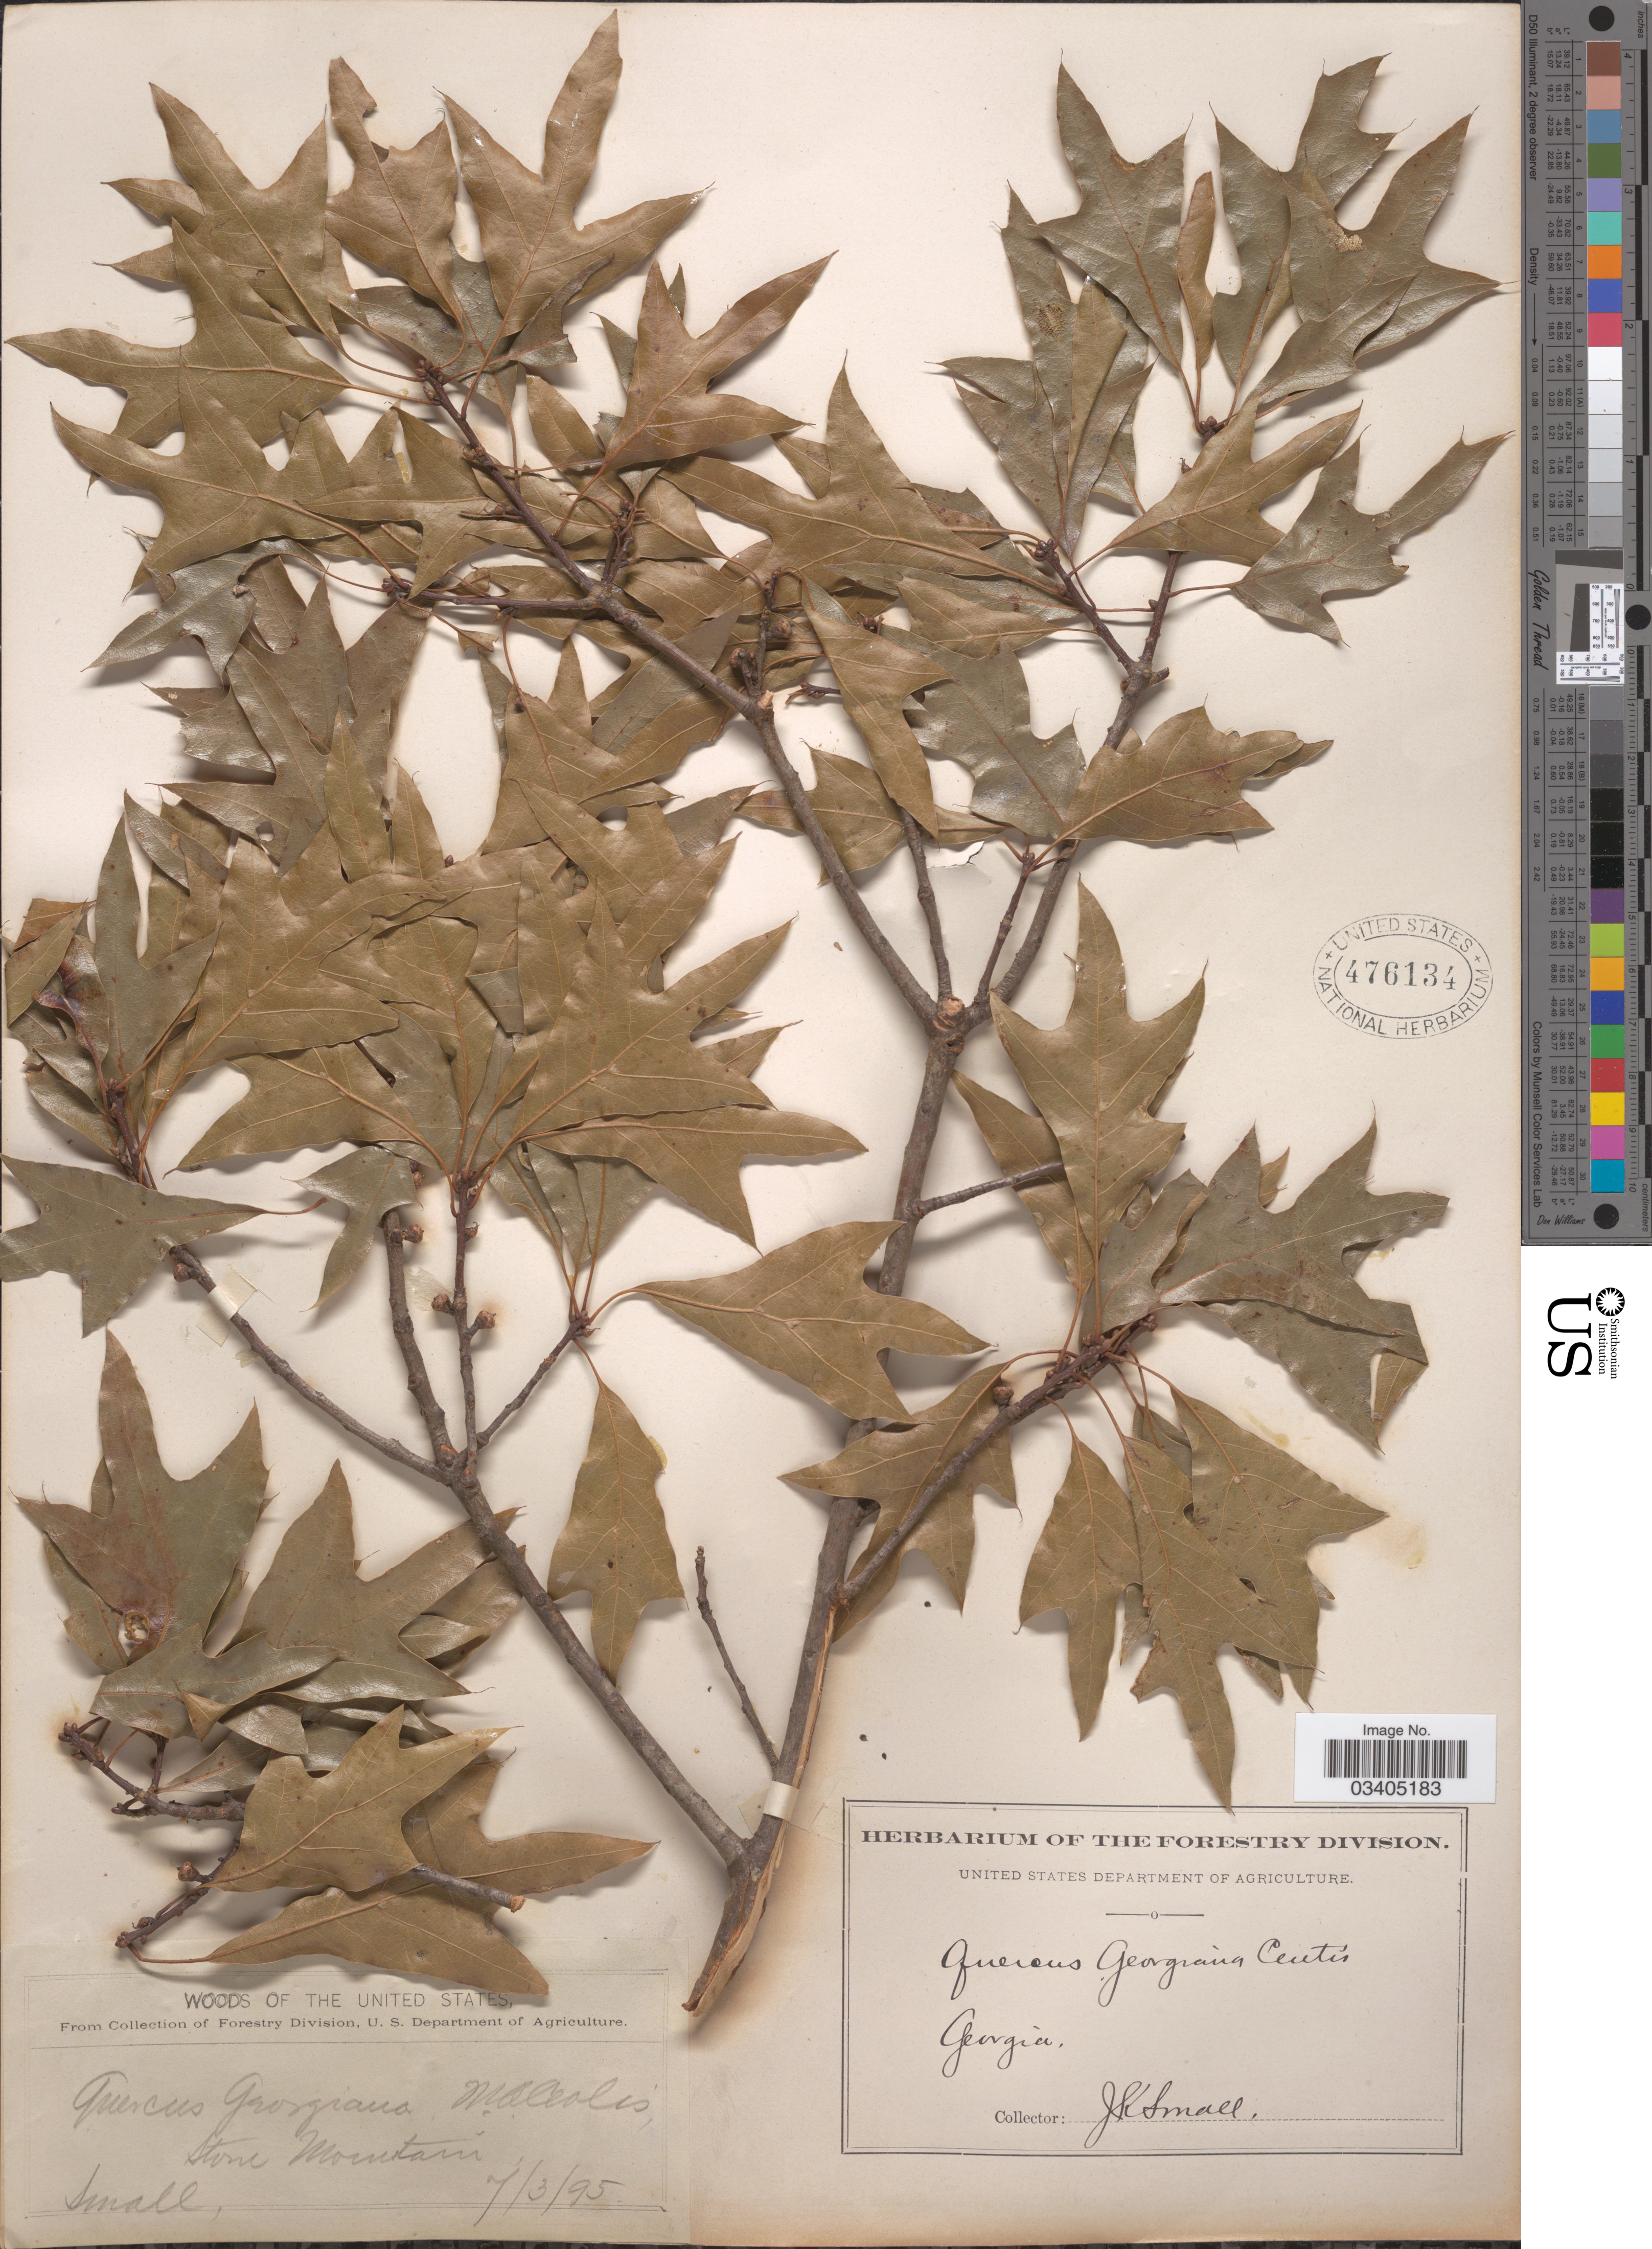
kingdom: Plantae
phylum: Tracheophyta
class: Magnoliopsida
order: Fagales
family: Fagaceae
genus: Quercus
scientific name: Quercus georgiana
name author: M.A. Curtis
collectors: J. K. Small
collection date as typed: Transcribed d/m/y: 3/7/95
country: United States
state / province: Georgia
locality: Stone Mountain.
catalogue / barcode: US 476134